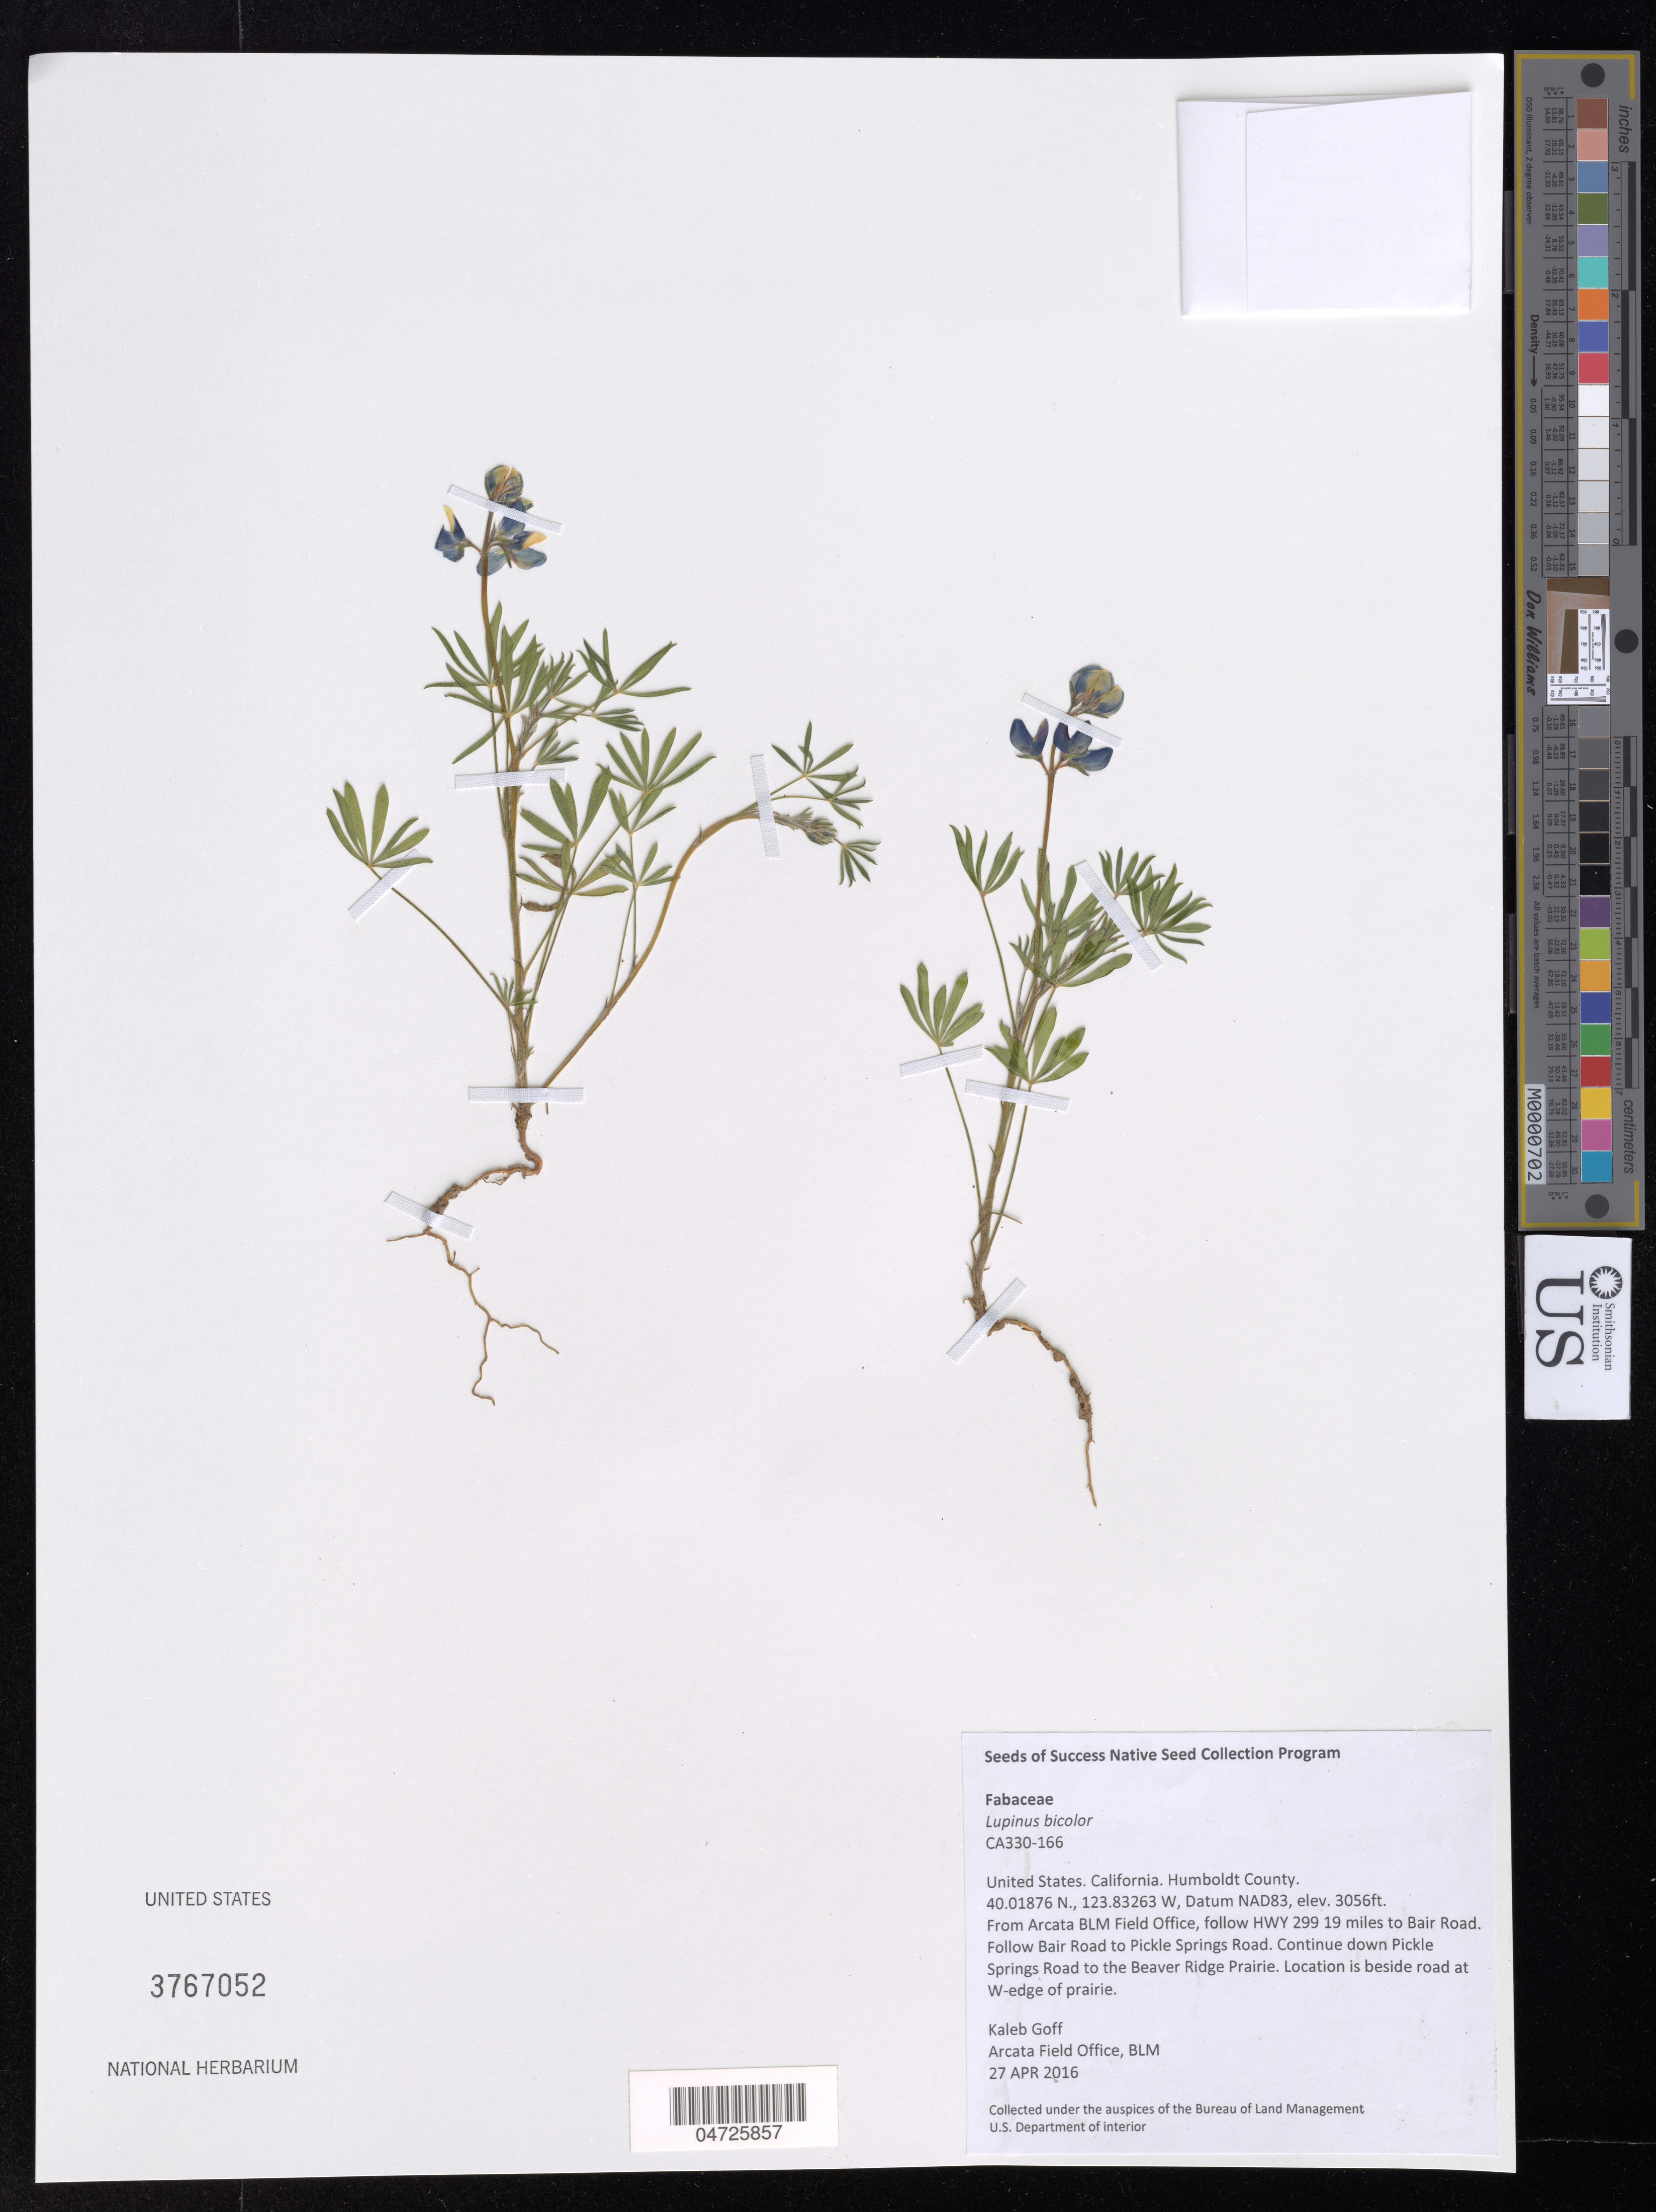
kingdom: Plantae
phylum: Tracheophyta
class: Magnoliopsida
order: Fabales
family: Fabaceae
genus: Lupinus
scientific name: Lupinus bicolor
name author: Lindl.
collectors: K. Goff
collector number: CA330-166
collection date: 2016-04-27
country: United States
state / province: California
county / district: Humboldt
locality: Humboldt County. Datum NAD83. From Arcata BLM Field Office, follow HWY 299 19 miles to Bair Road. Follow Bair Road to Pickle Springs Road. Continue down Pickle Springs Road to the Beaver Ridge Prairie. Location is beside road at W-edge of prairie.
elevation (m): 931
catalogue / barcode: US 3767052